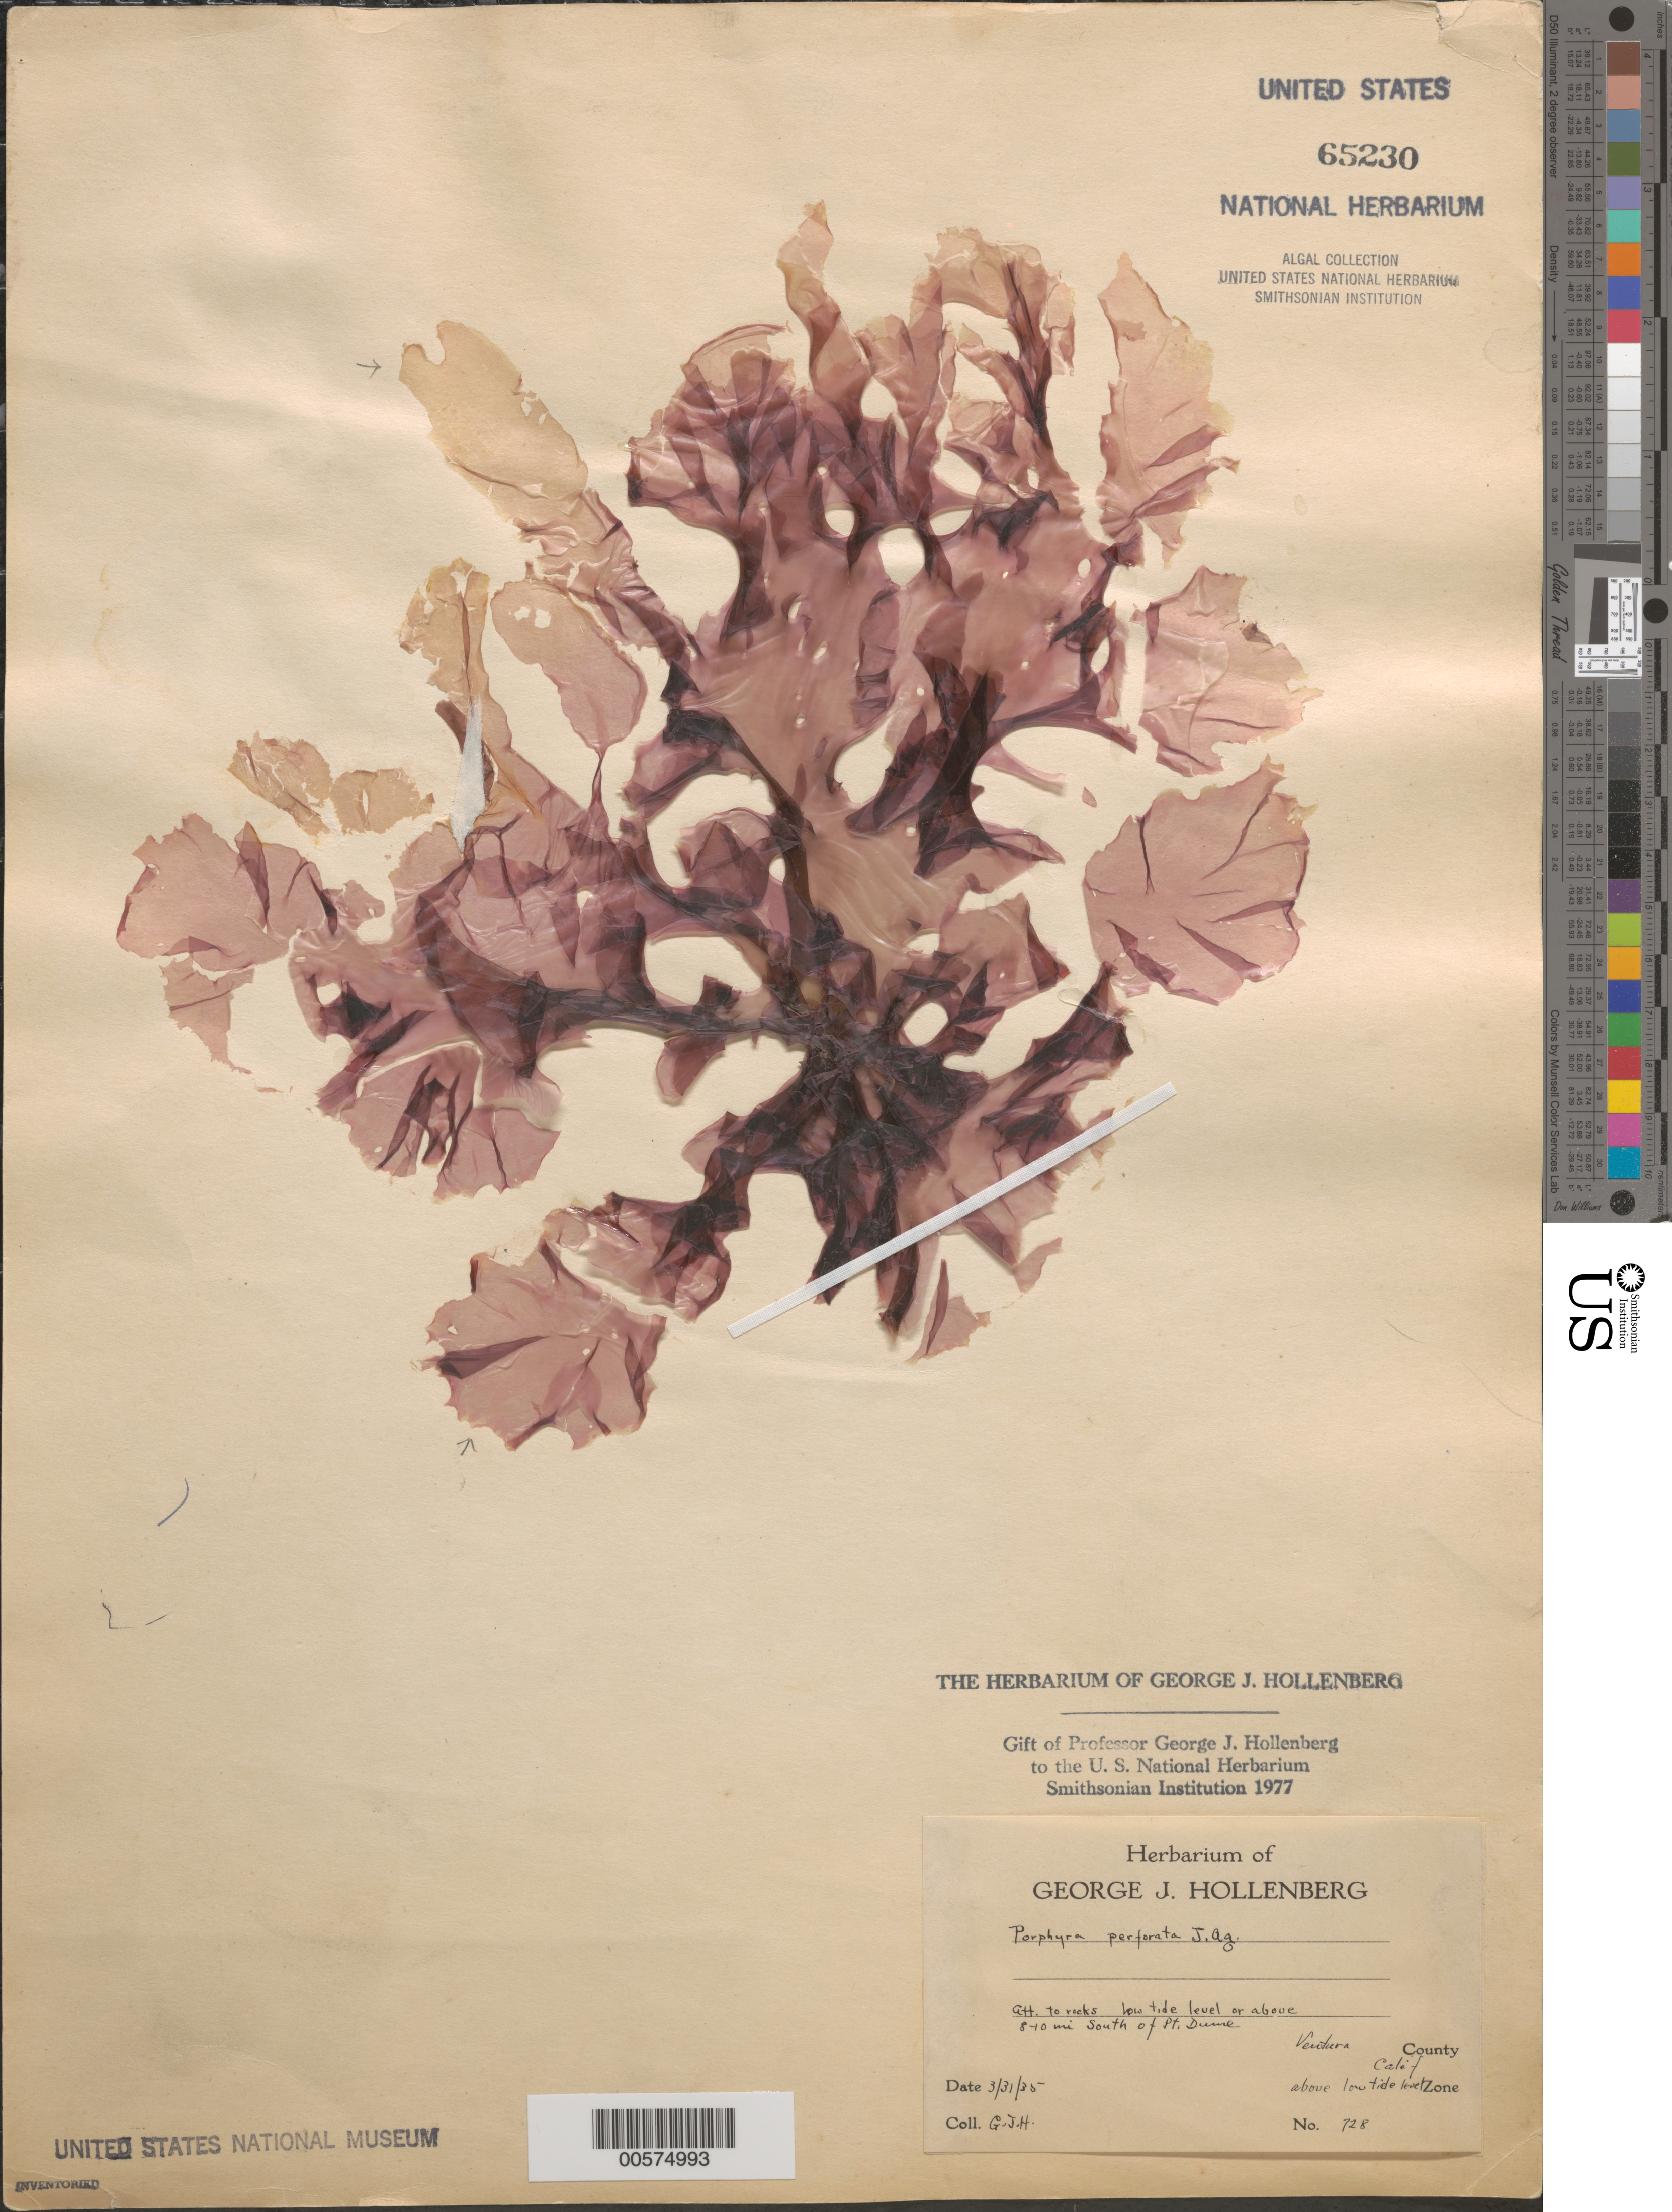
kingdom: Plantae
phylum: Rhodophyta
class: Bangiophyceae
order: Bangiales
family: Bangiaceae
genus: Pyropia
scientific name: Pyropia perforata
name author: (J. Agardh) S.C. Lindstrom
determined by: Algae name updating Project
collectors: G. Hollenberg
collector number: GJH 728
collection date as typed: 31 Mar 1935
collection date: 1935-03-31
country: United States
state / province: California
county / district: Ventura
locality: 8 to 10 miles south of Point Dume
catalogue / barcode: US 65230